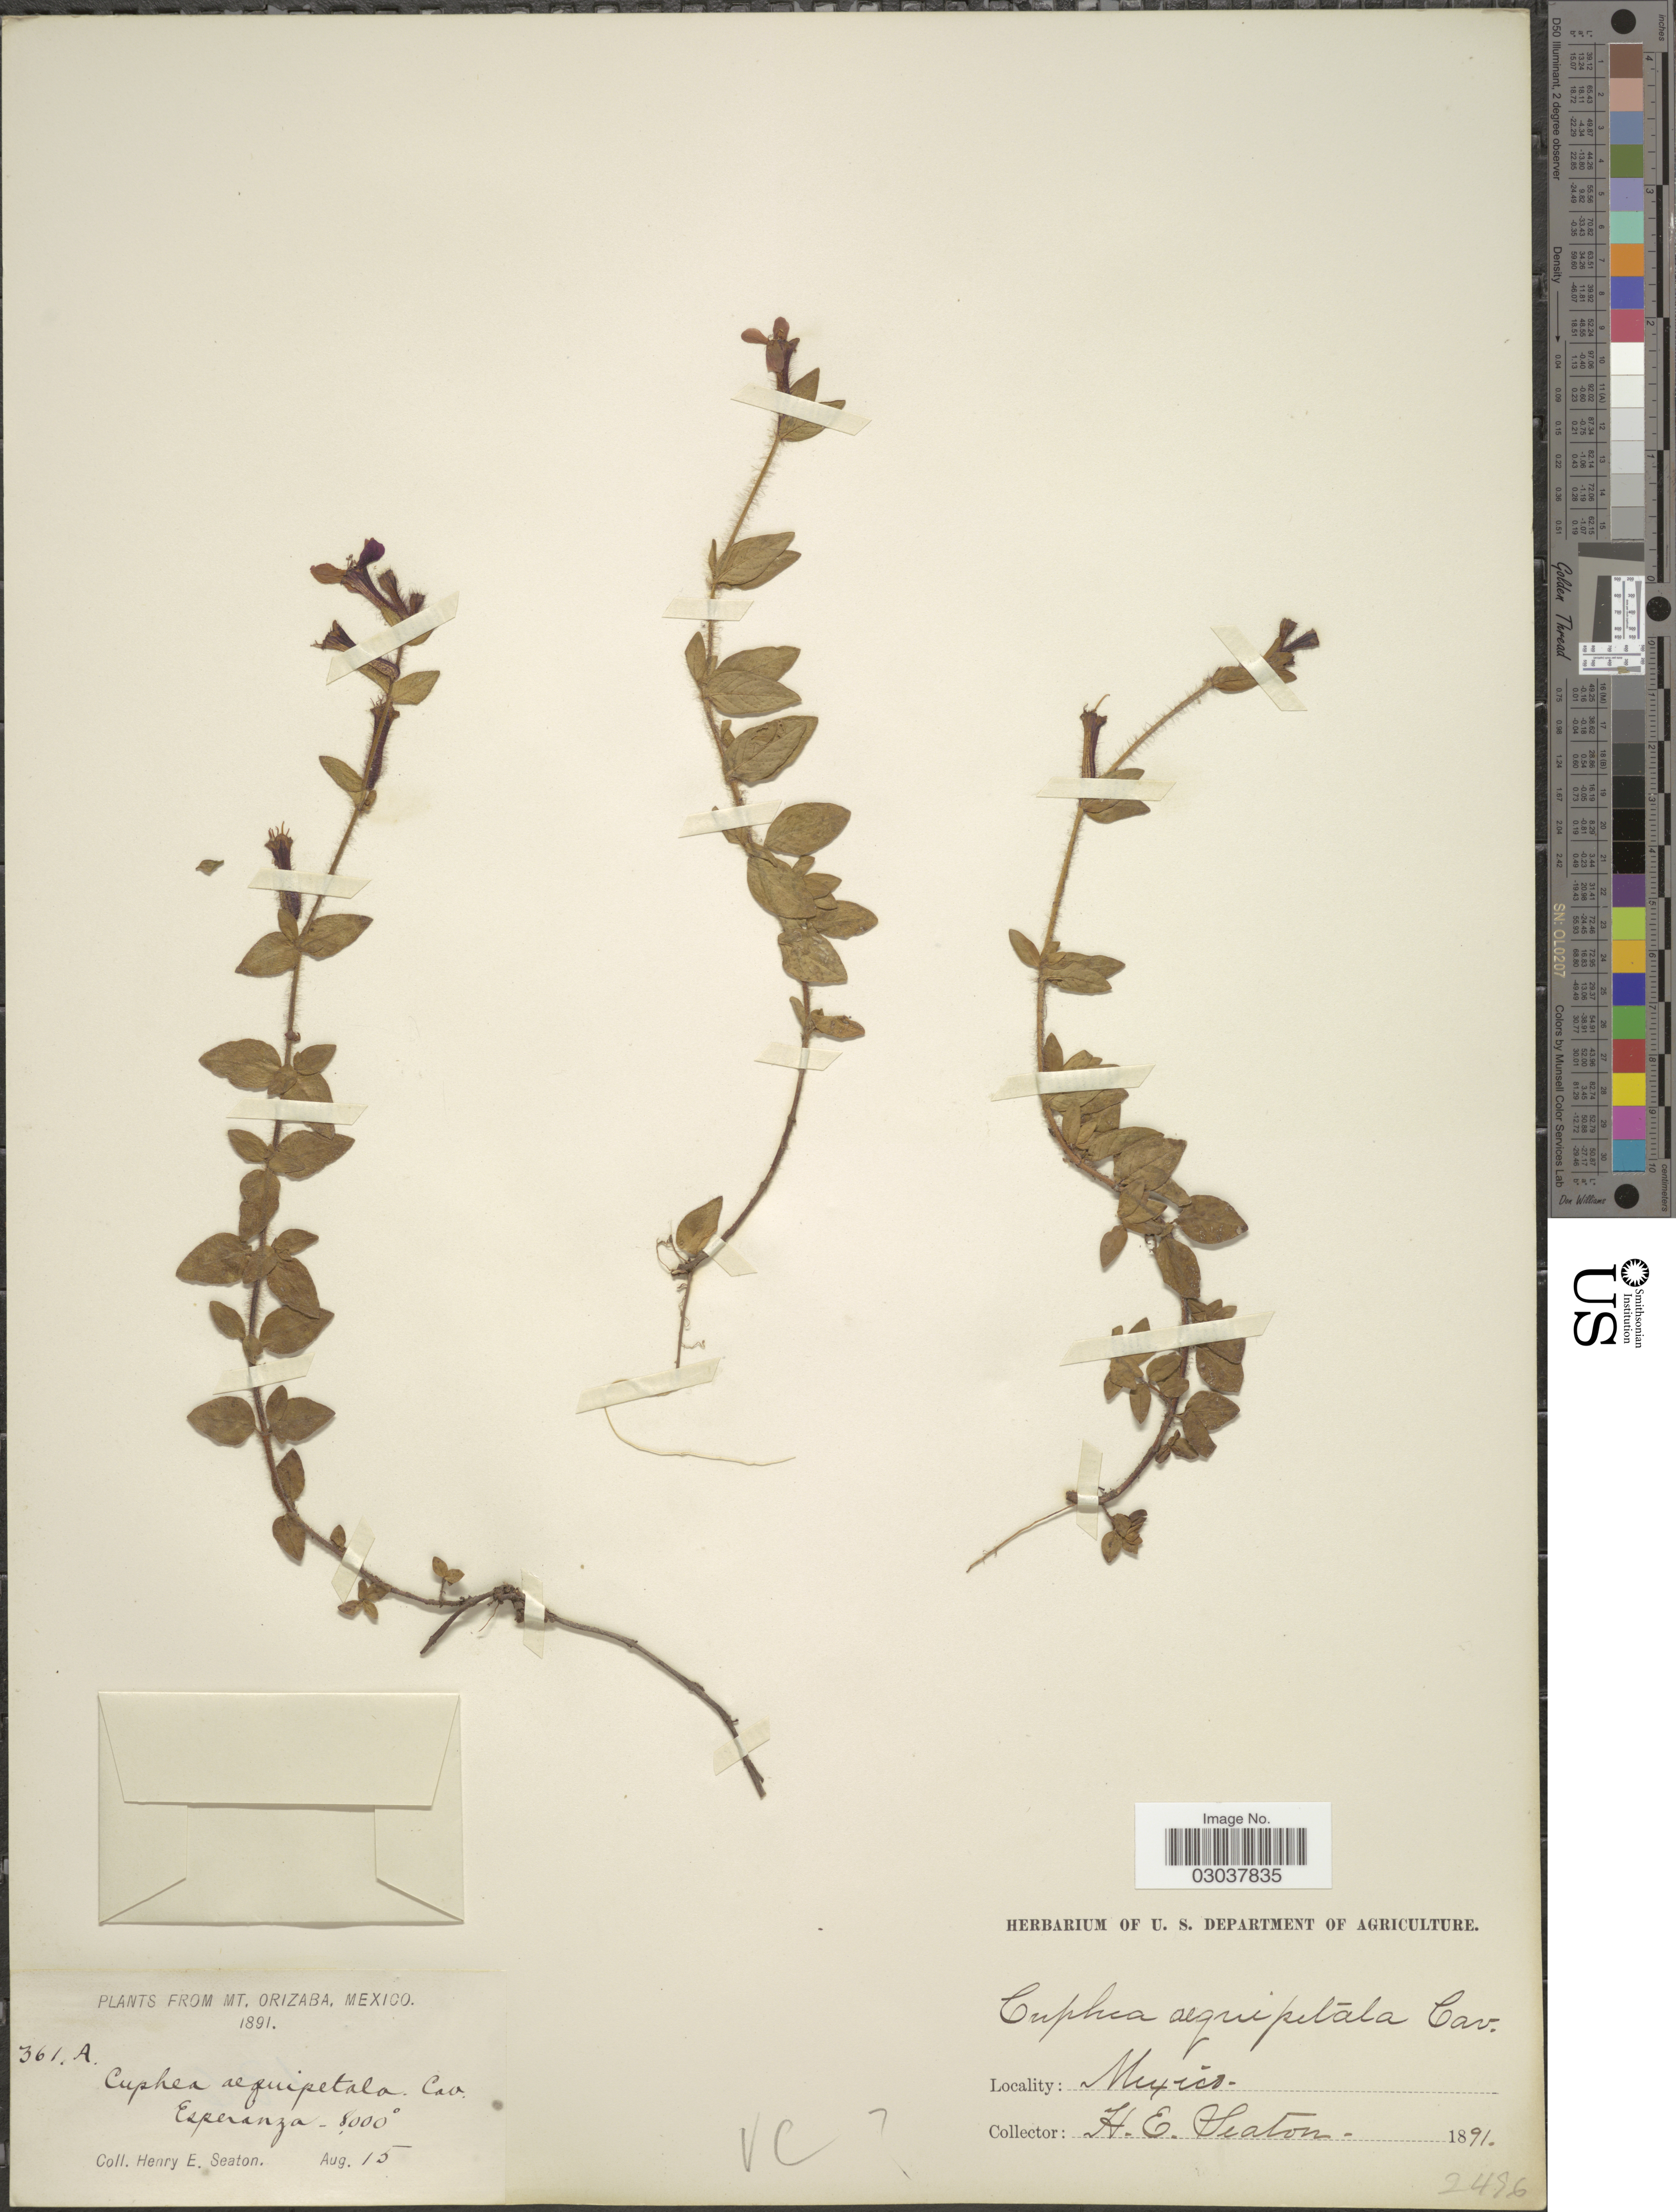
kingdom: Plantae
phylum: Tracheophyta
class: Magnoliopsida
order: Myrtales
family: Lythraceae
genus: Cuphea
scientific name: Cuphea aequipetala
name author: Cav.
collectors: H. E. Seaton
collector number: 361A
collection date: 1891-08-15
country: Mexico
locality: Mt. Orizaba. Esperanza.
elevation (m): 2438